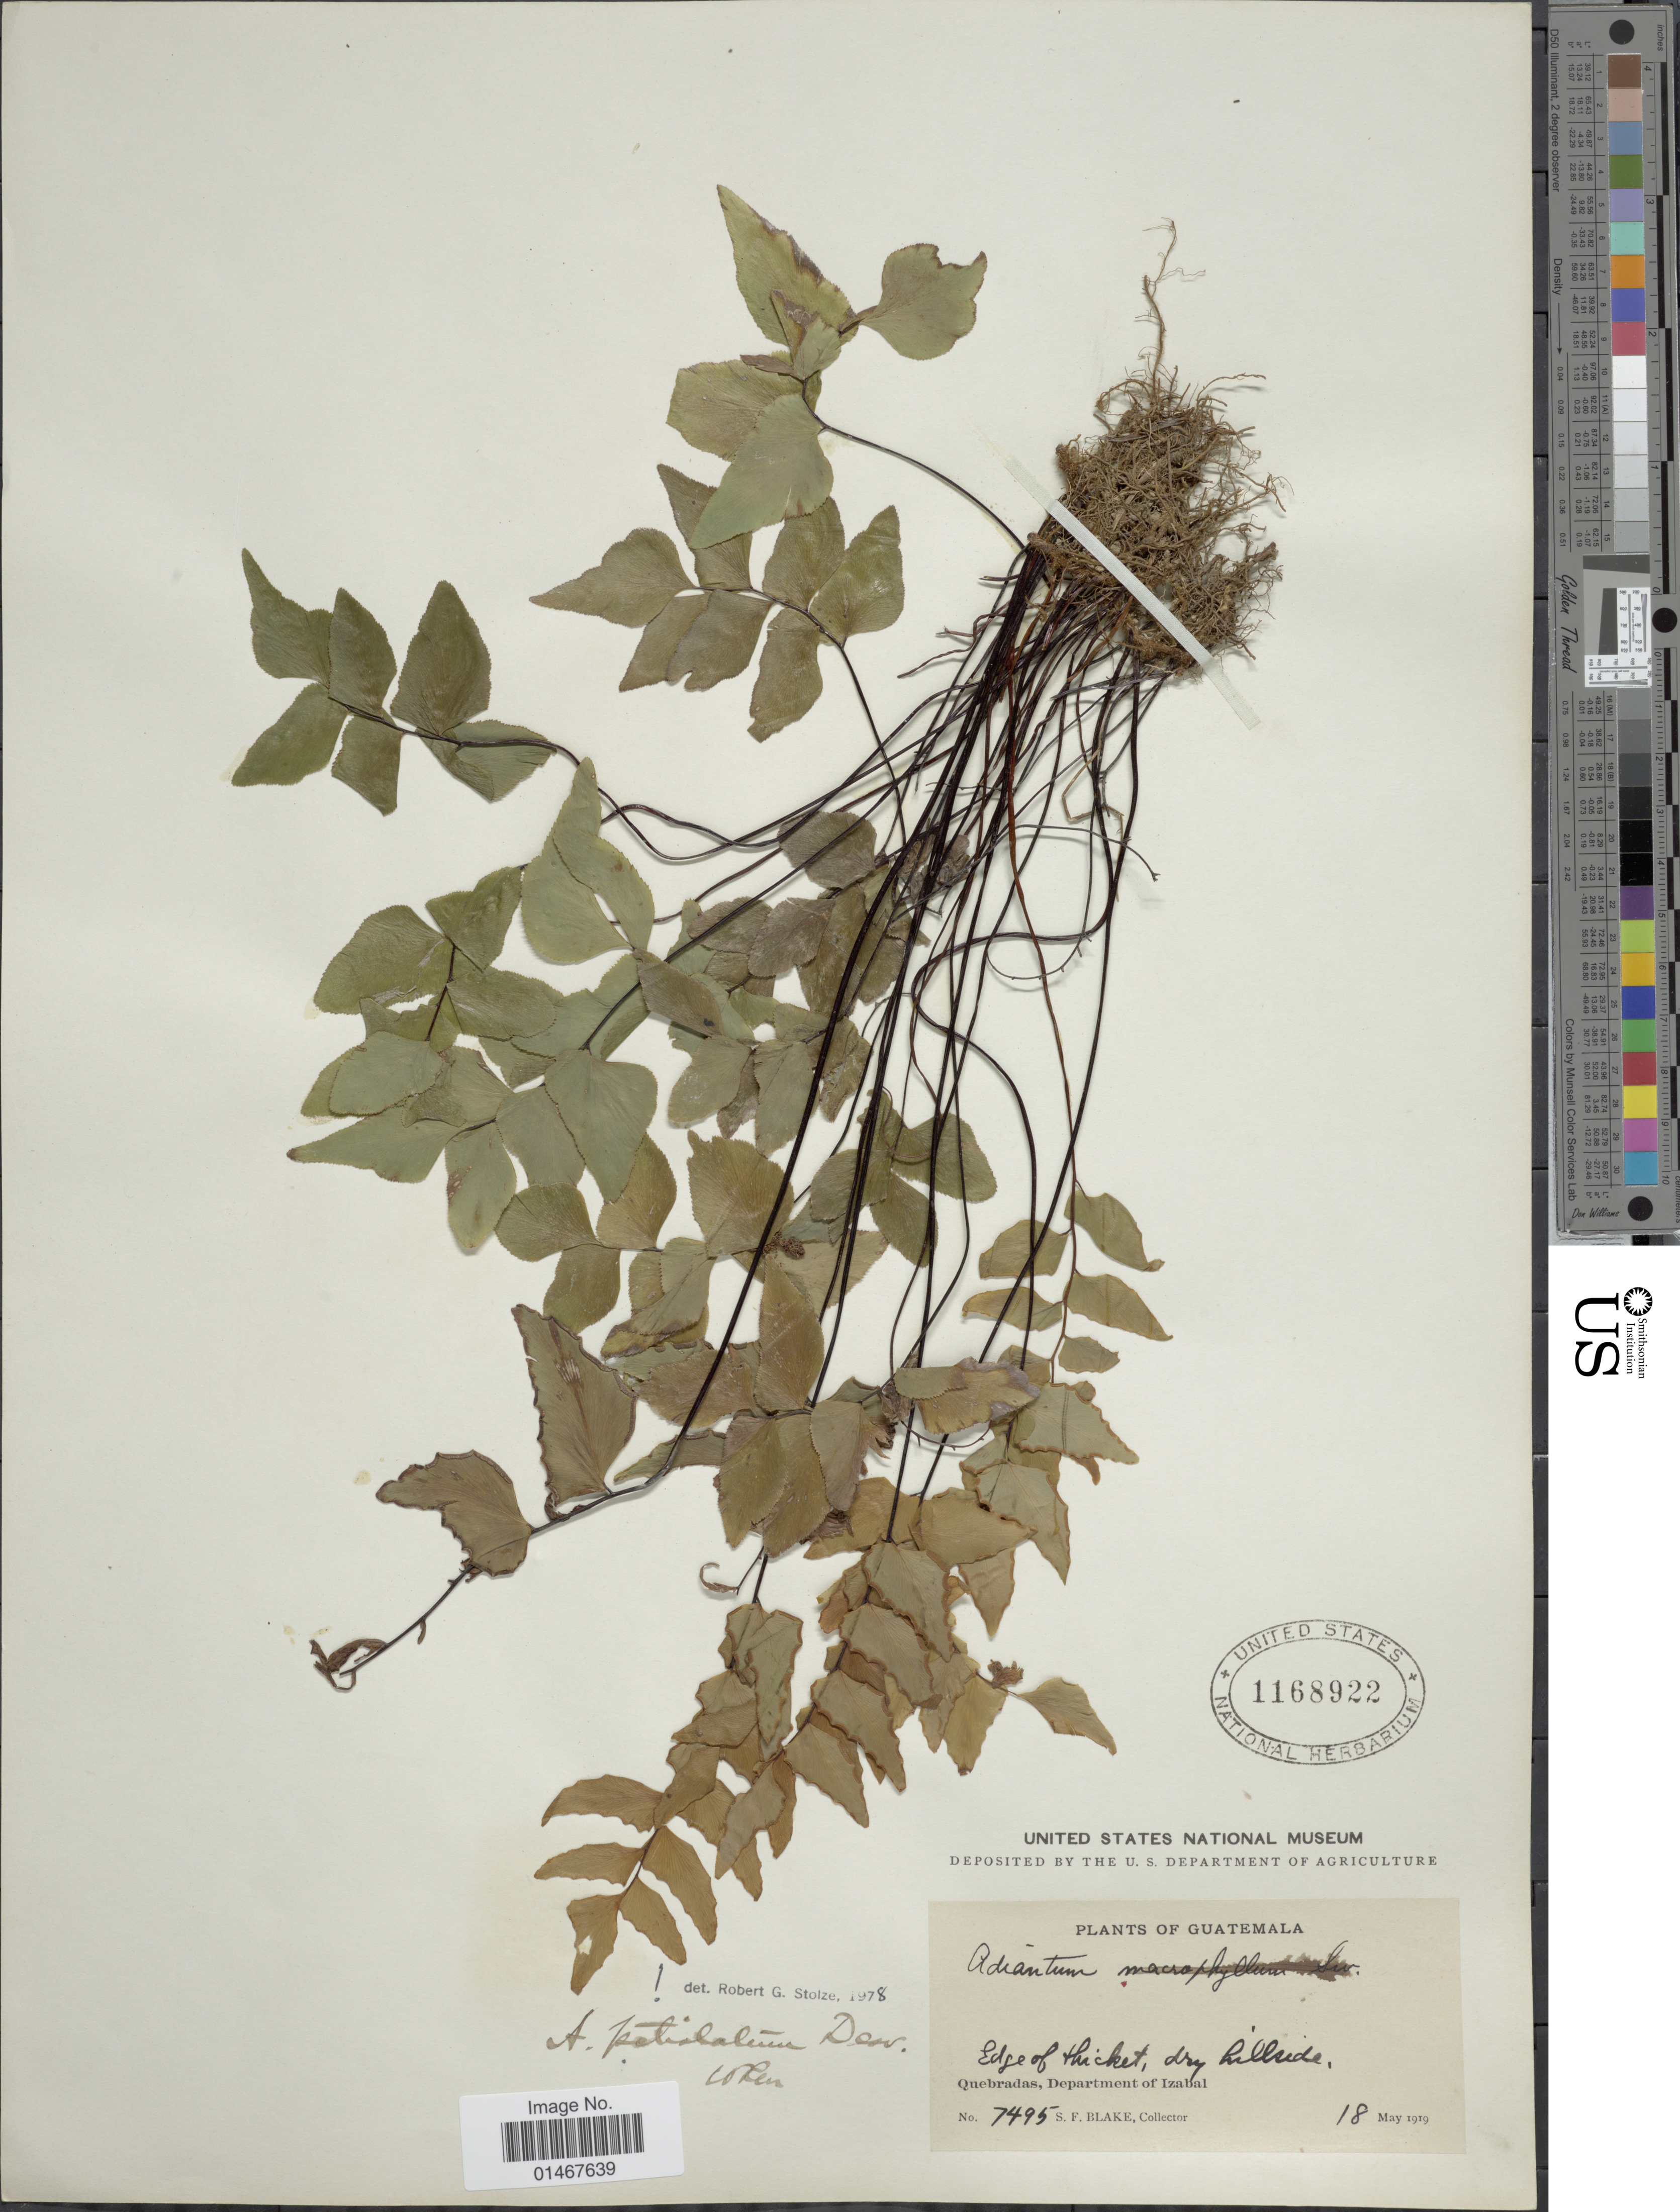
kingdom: Plantae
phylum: Tracheophyta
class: Polypodiopsida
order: Polypodiales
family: Pteridaceae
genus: Adiantum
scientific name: Adiantum petiolatum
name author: Desv.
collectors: S. Blake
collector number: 7495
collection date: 1919-05-18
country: Guatemala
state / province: Izabal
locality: Quebradas, Department of Izabal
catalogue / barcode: US 1168922